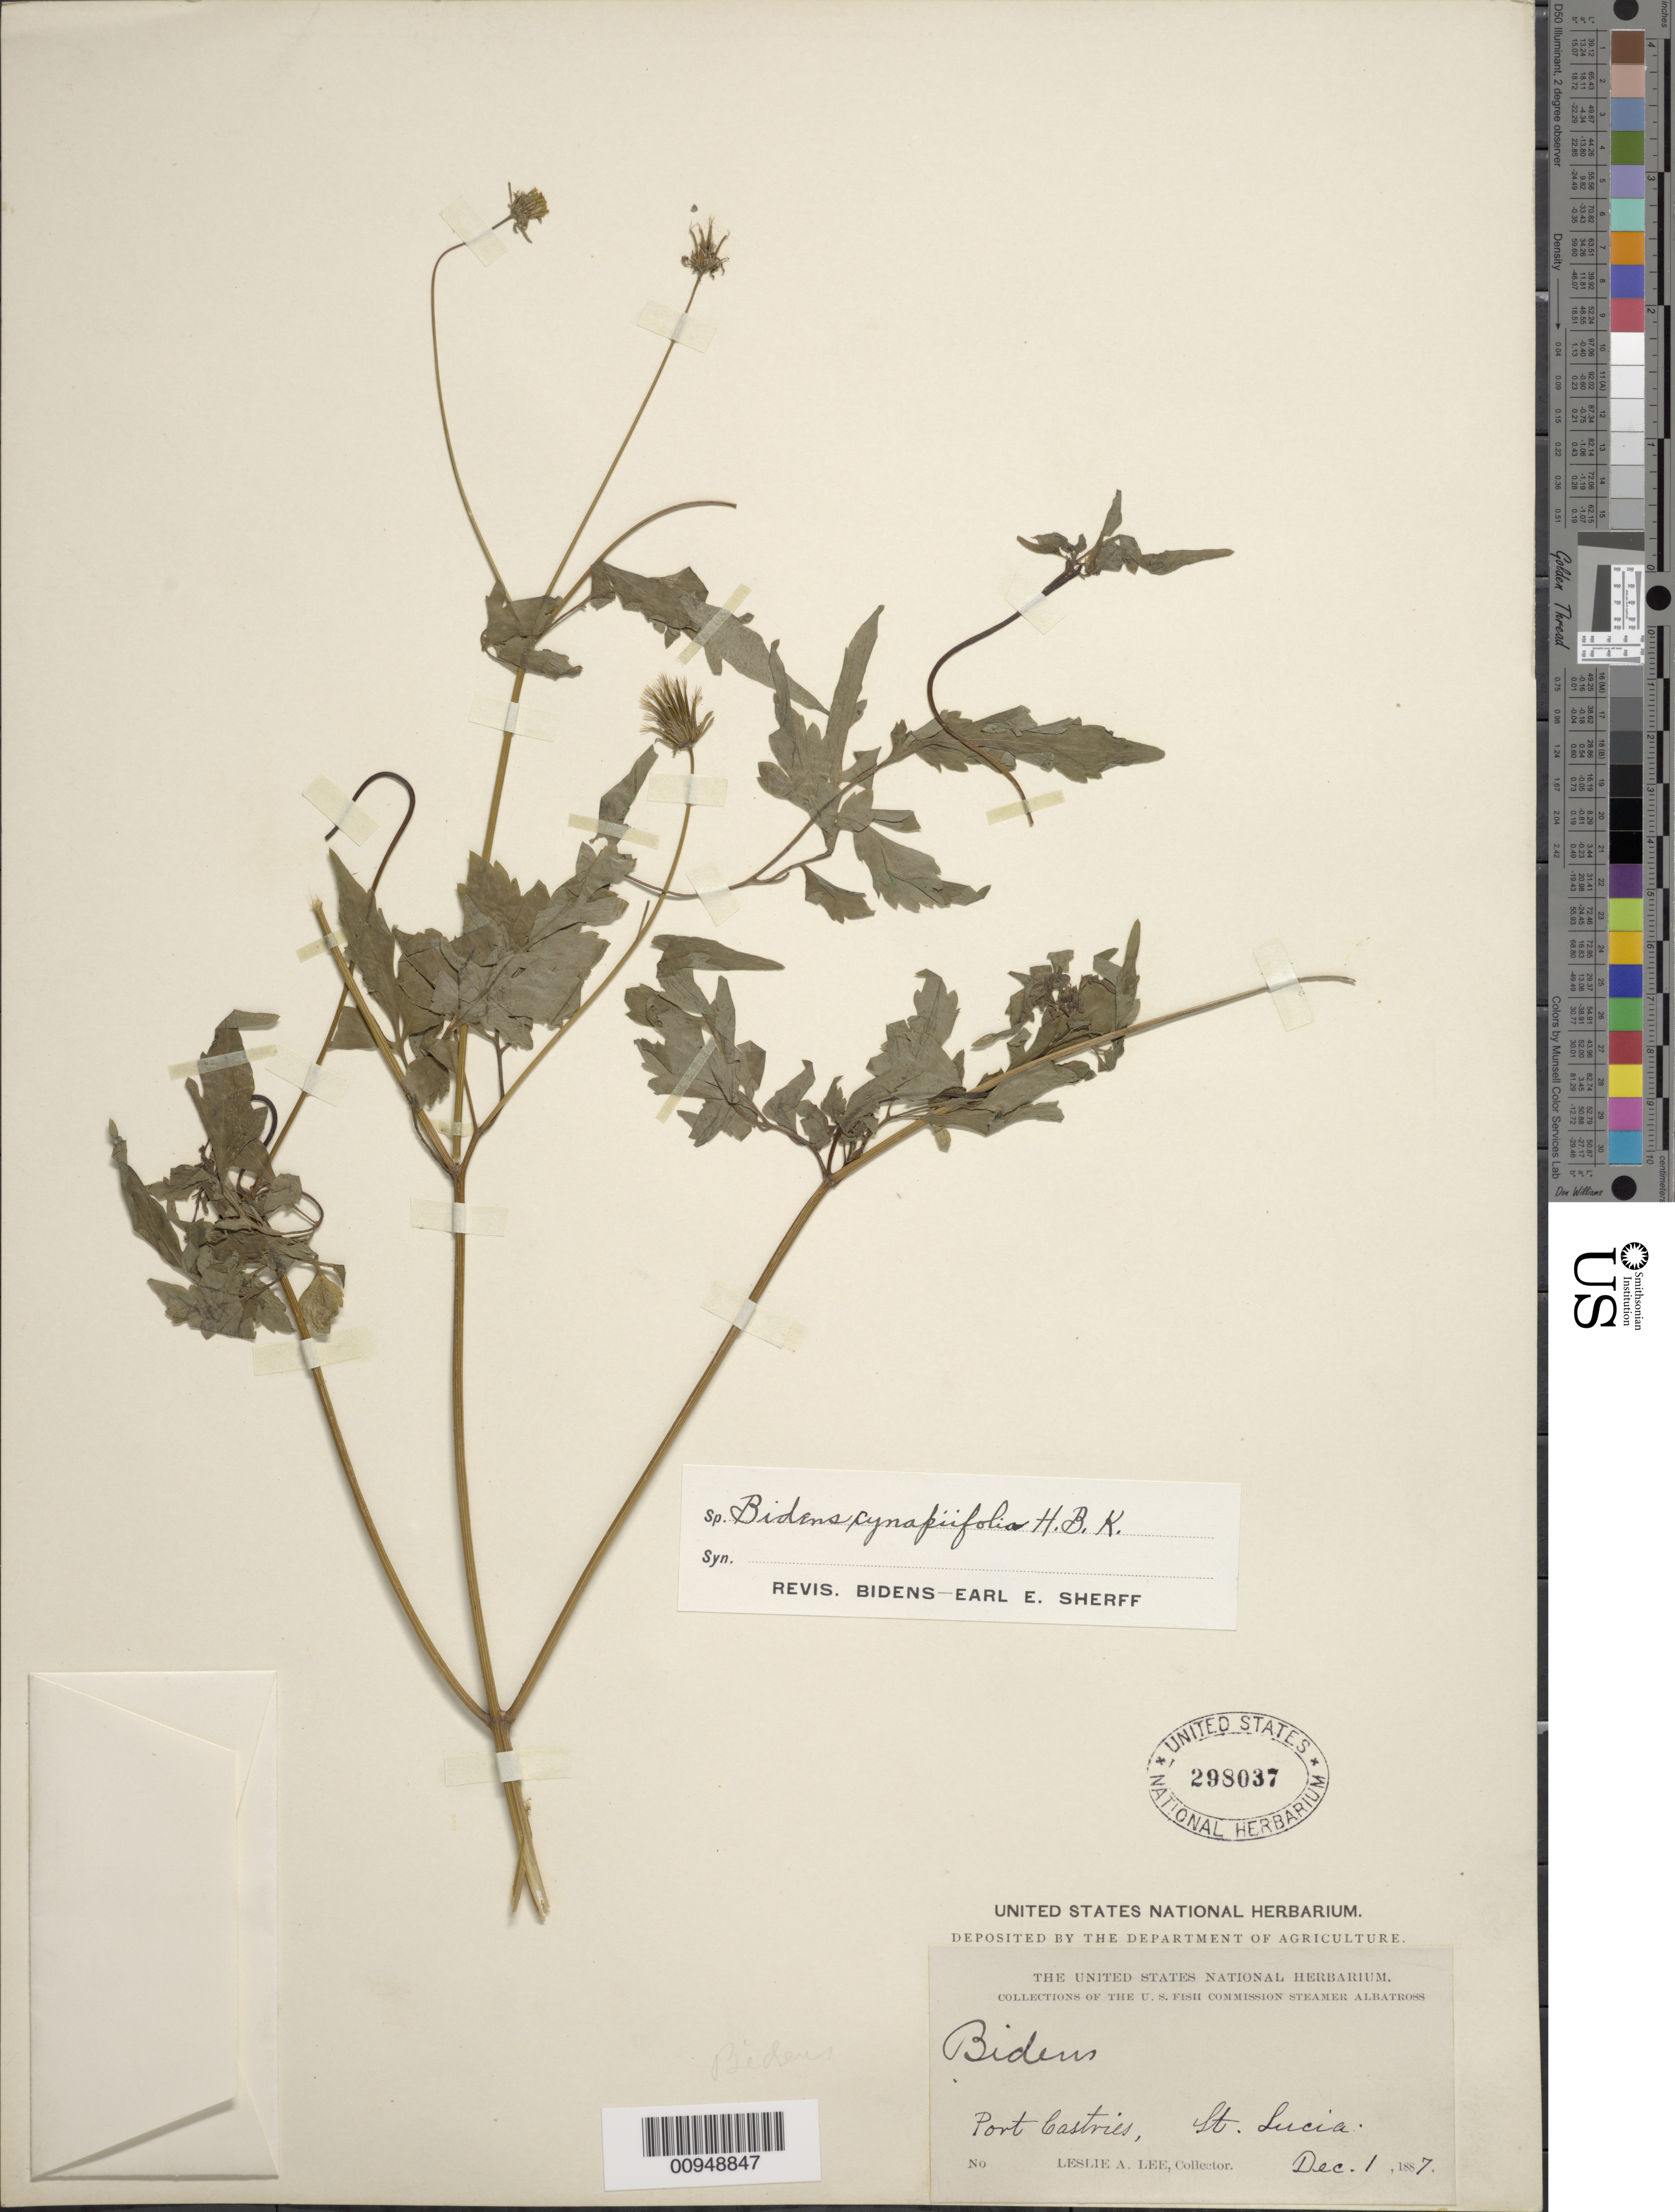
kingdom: Plantae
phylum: Tracheophyta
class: Magnoliopsida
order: Asterales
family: Asteraceae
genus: Bidens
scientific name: Bidens cynapiifolia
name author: Kunth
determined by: Sherff, E. E.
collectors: L. Lee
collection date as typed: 01 Dec 1887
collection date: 1887-12-01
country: St. Lucia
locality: Port Castries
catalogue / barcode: US 298037